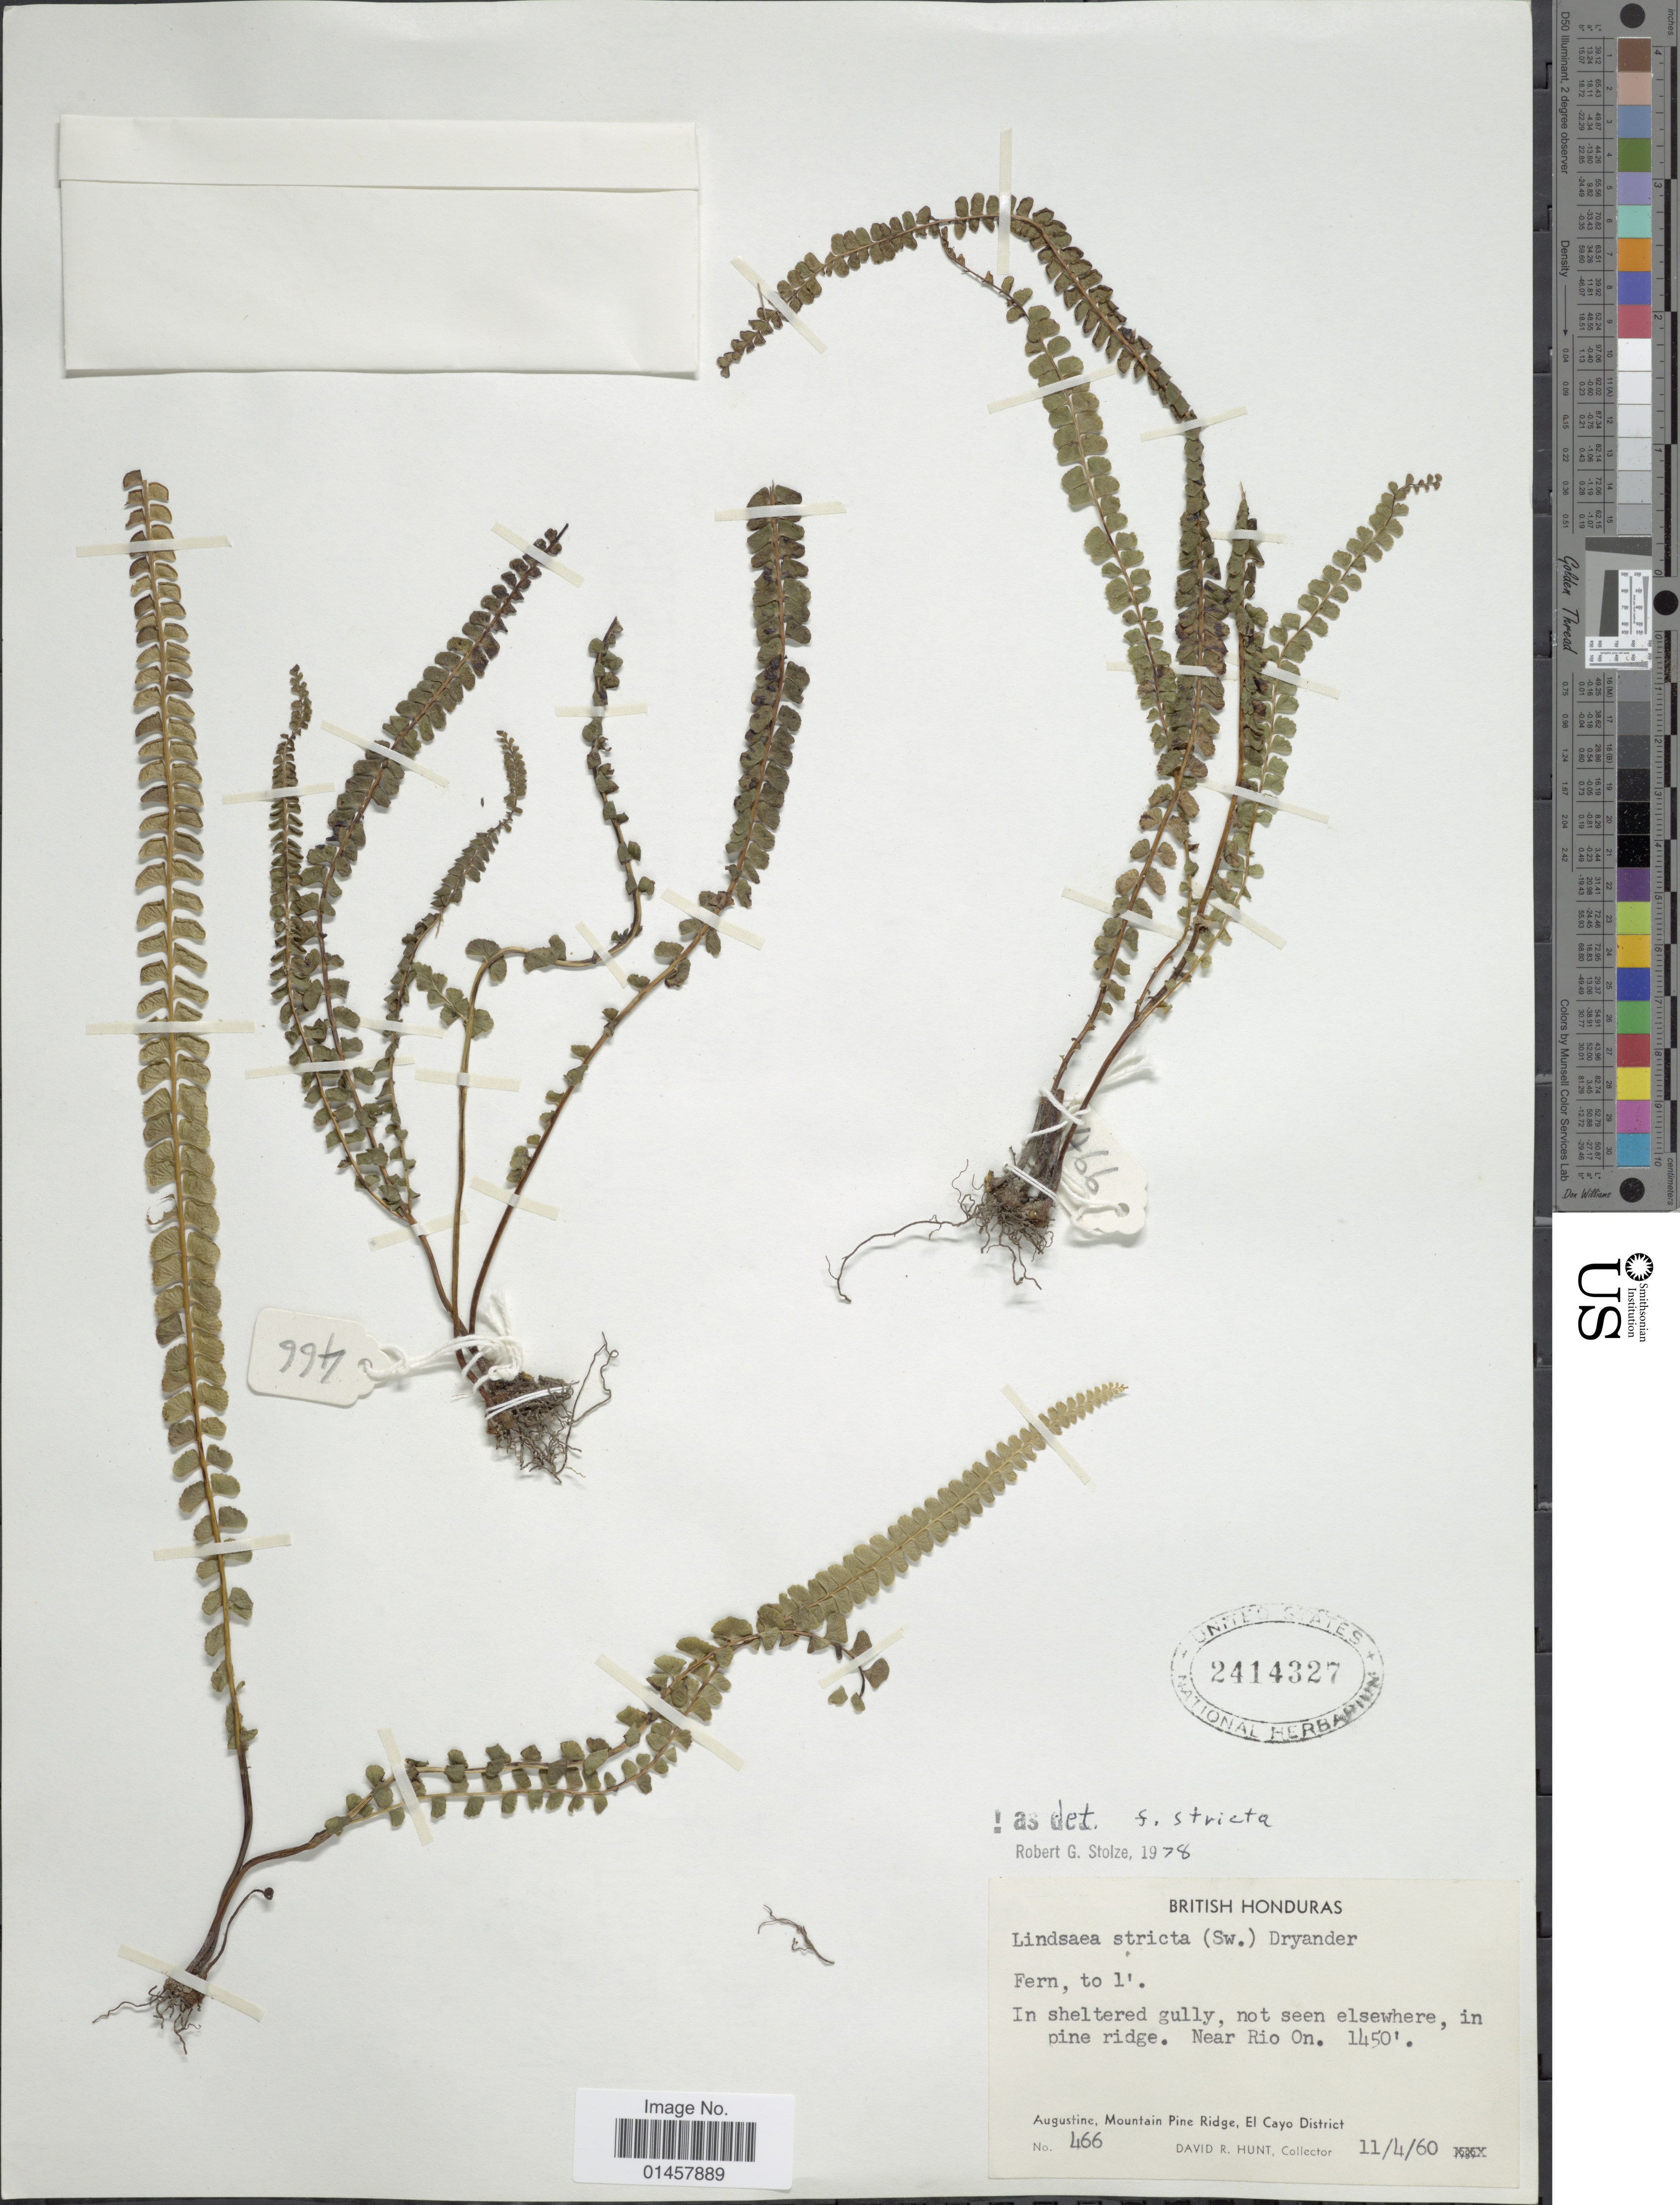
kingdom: Plantae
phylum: Tracheophyta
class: Polypodiopsida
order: Polypodiales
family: Lindsaeaceae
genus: Lindsaea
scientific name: Lindsaea stricta f. stricta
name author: (Sw.) Dryand.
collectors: D. R. Hunt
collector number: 466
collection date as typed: Transcribed d/m/y: 11/4/60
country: Belize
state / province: Cayo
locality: Britihs Honduras, Augustine Mountain Pine ridge, El Cayo District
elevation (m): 442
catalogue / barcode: US 2414327